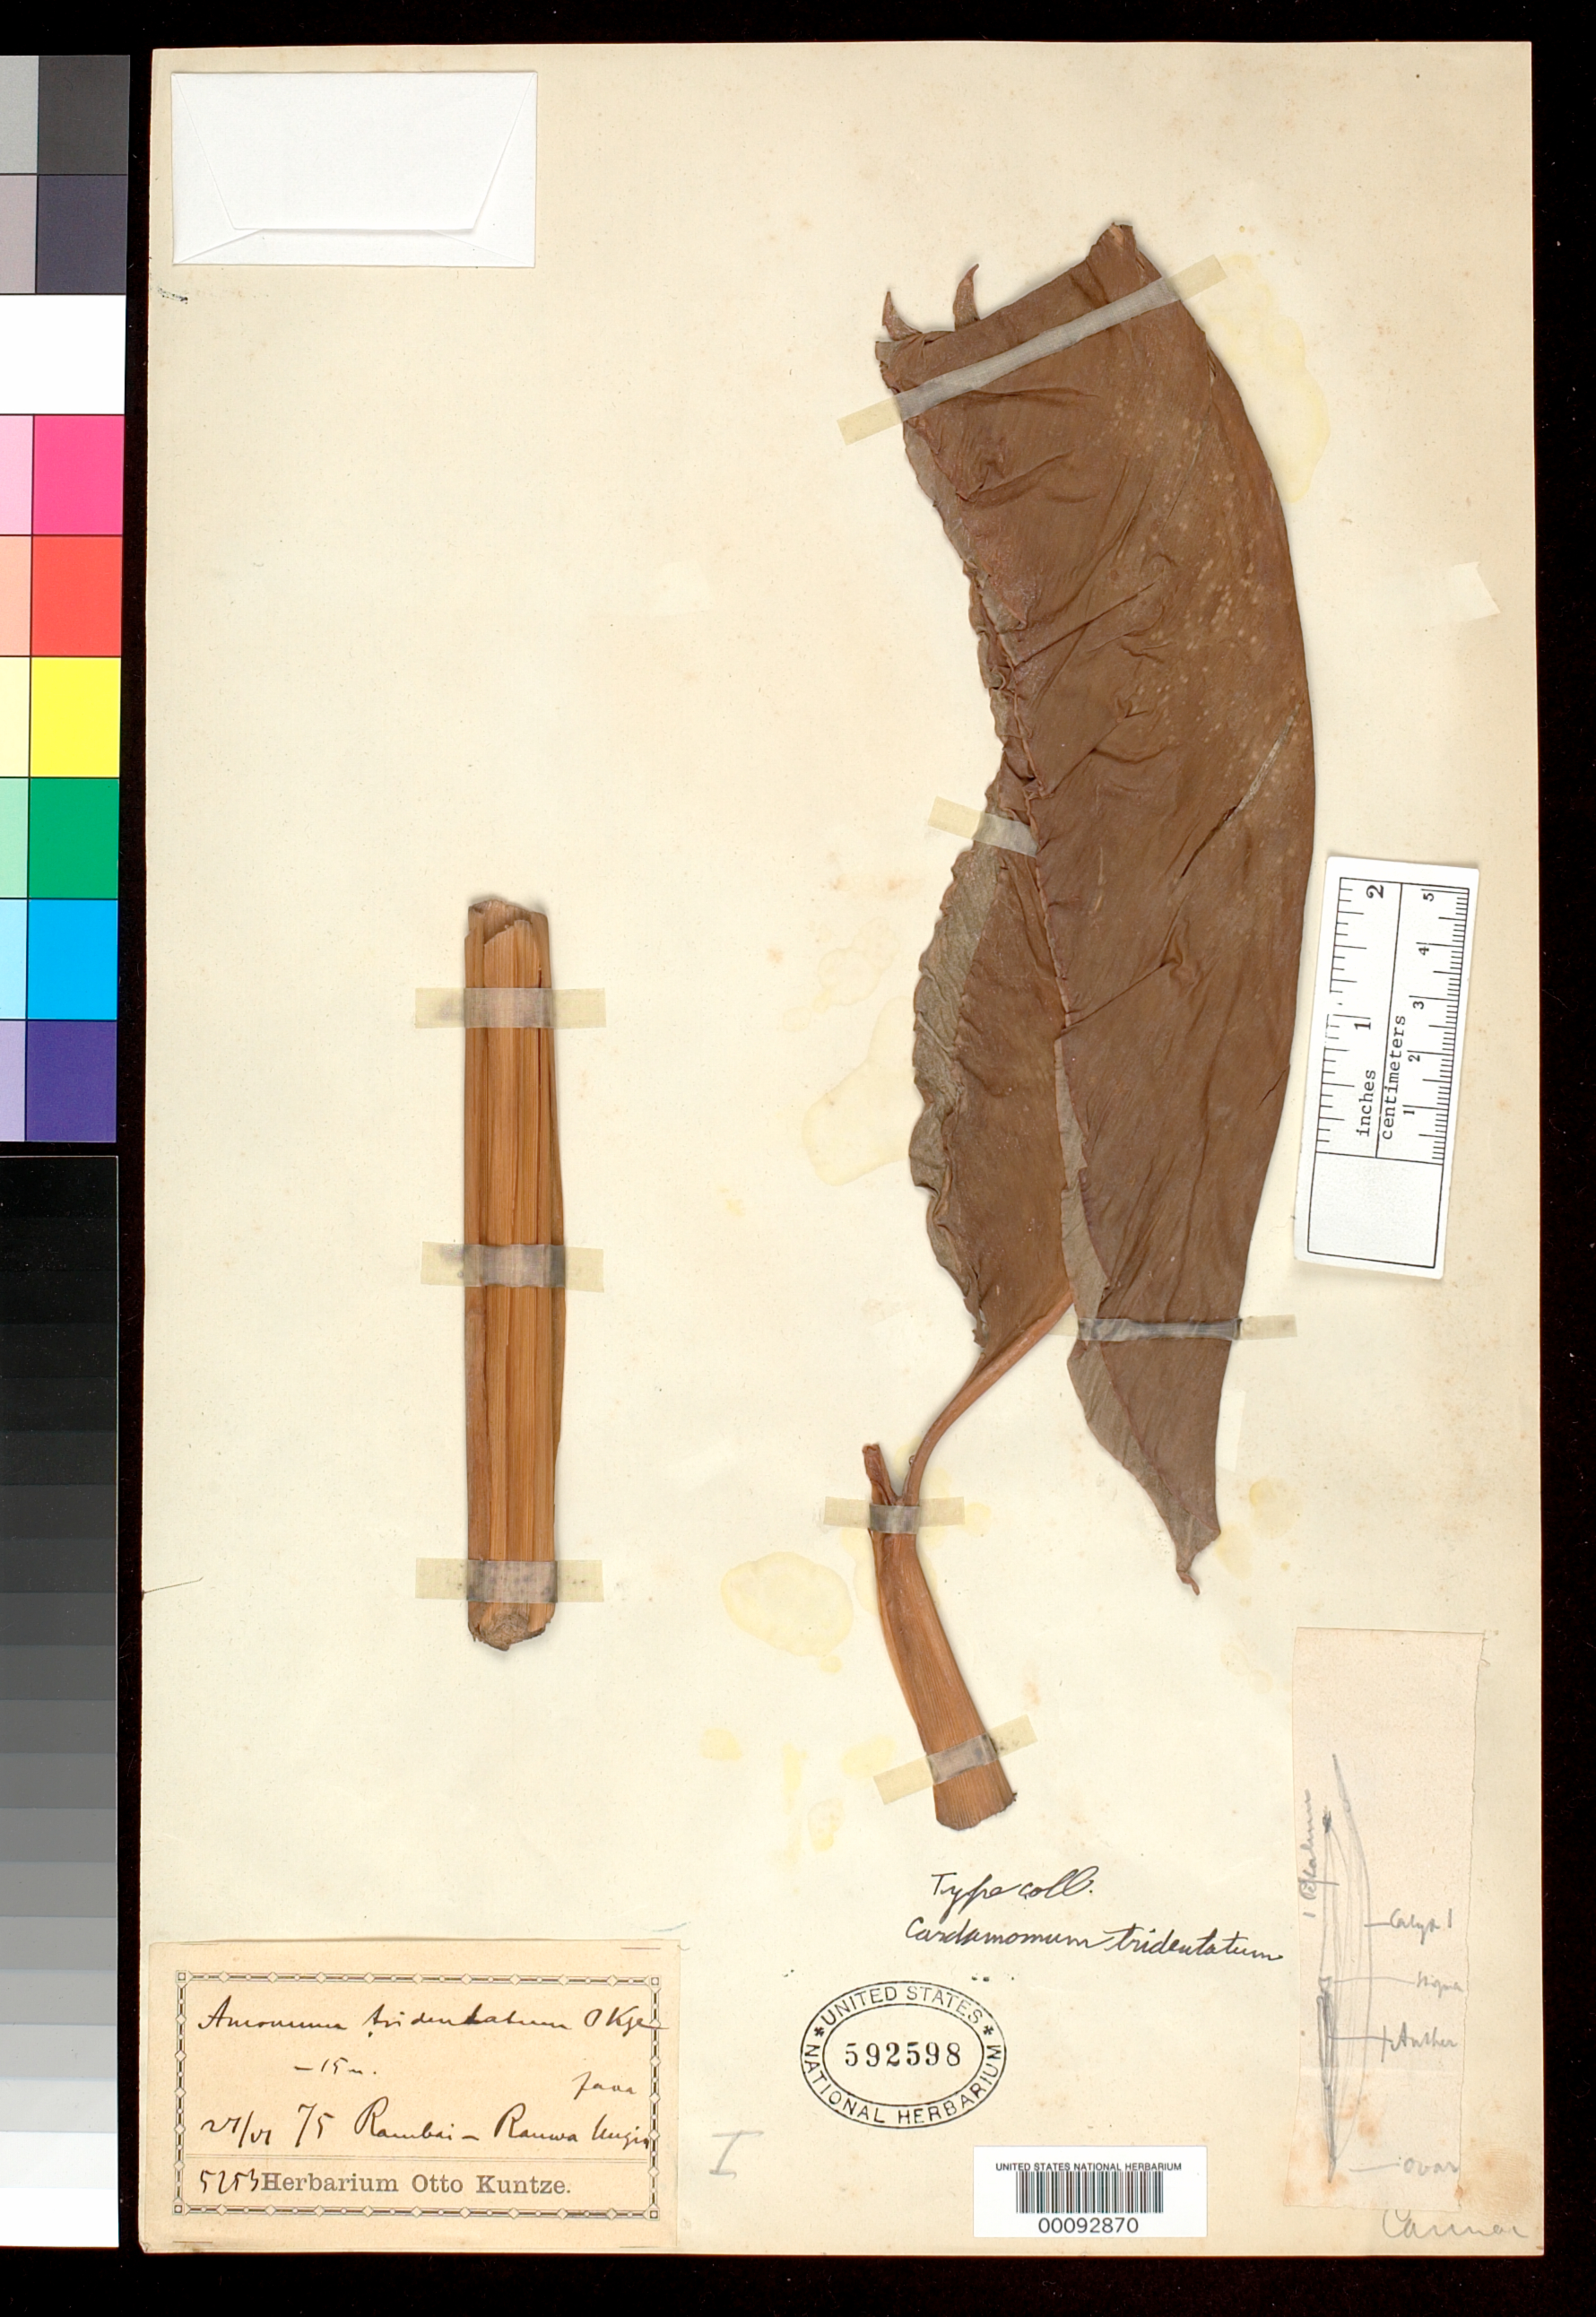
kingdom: Plantae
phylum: Tracheophyta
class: Liliopsida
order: Zingiberales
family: Zingiberaceae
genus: Cardamomum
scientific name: Cardamomum tridentatum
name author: Kuntze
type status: Type Collection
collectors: C.E.O. Kuntze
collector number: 5253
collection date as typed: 21 Jun 1875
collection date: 1875-06-21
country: Indonesia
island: Java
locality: Rambai in Rauwa Ungia.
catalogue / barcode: US 592598